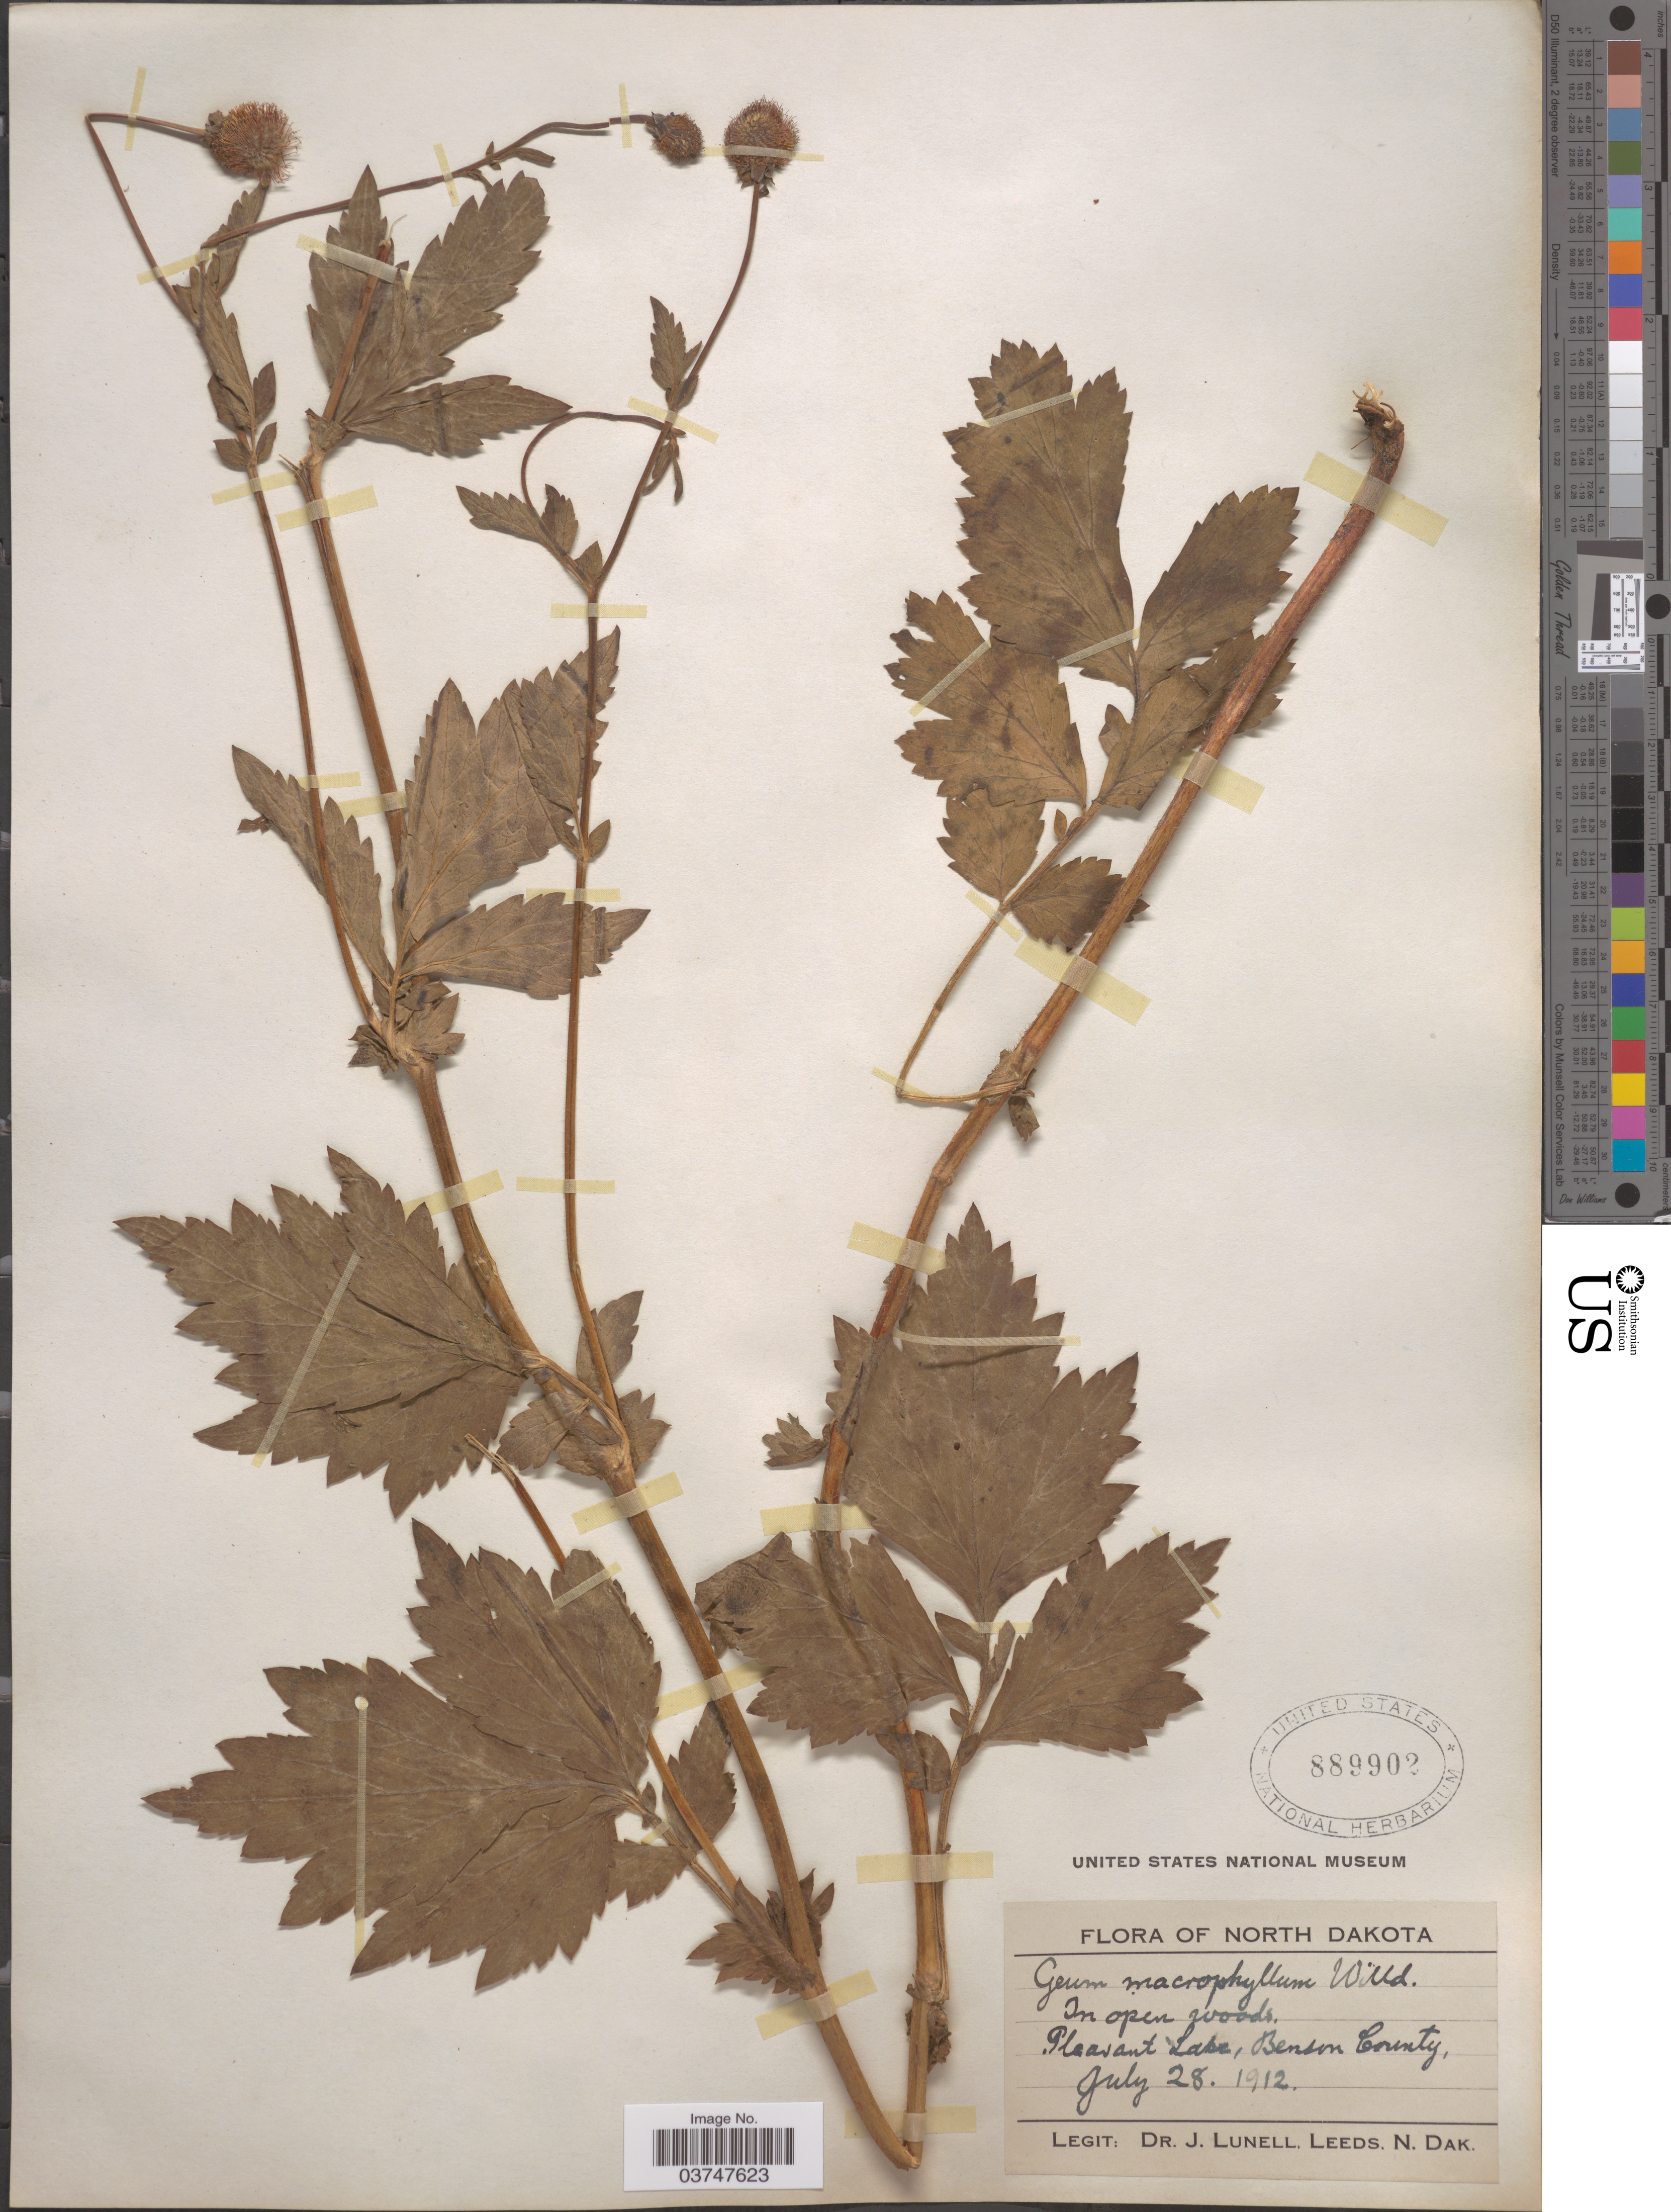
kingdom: Plantae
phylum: Tracheophyta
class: Magnoliopsida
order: Rosales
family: Rosaceae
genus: Geum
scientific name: Geum macrophyllum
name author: Willd.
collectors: J. Lunell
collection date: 1912-07-28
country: United States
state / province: North Dakota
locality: Pleasant Lake, Benson County.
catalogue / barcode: US 889902